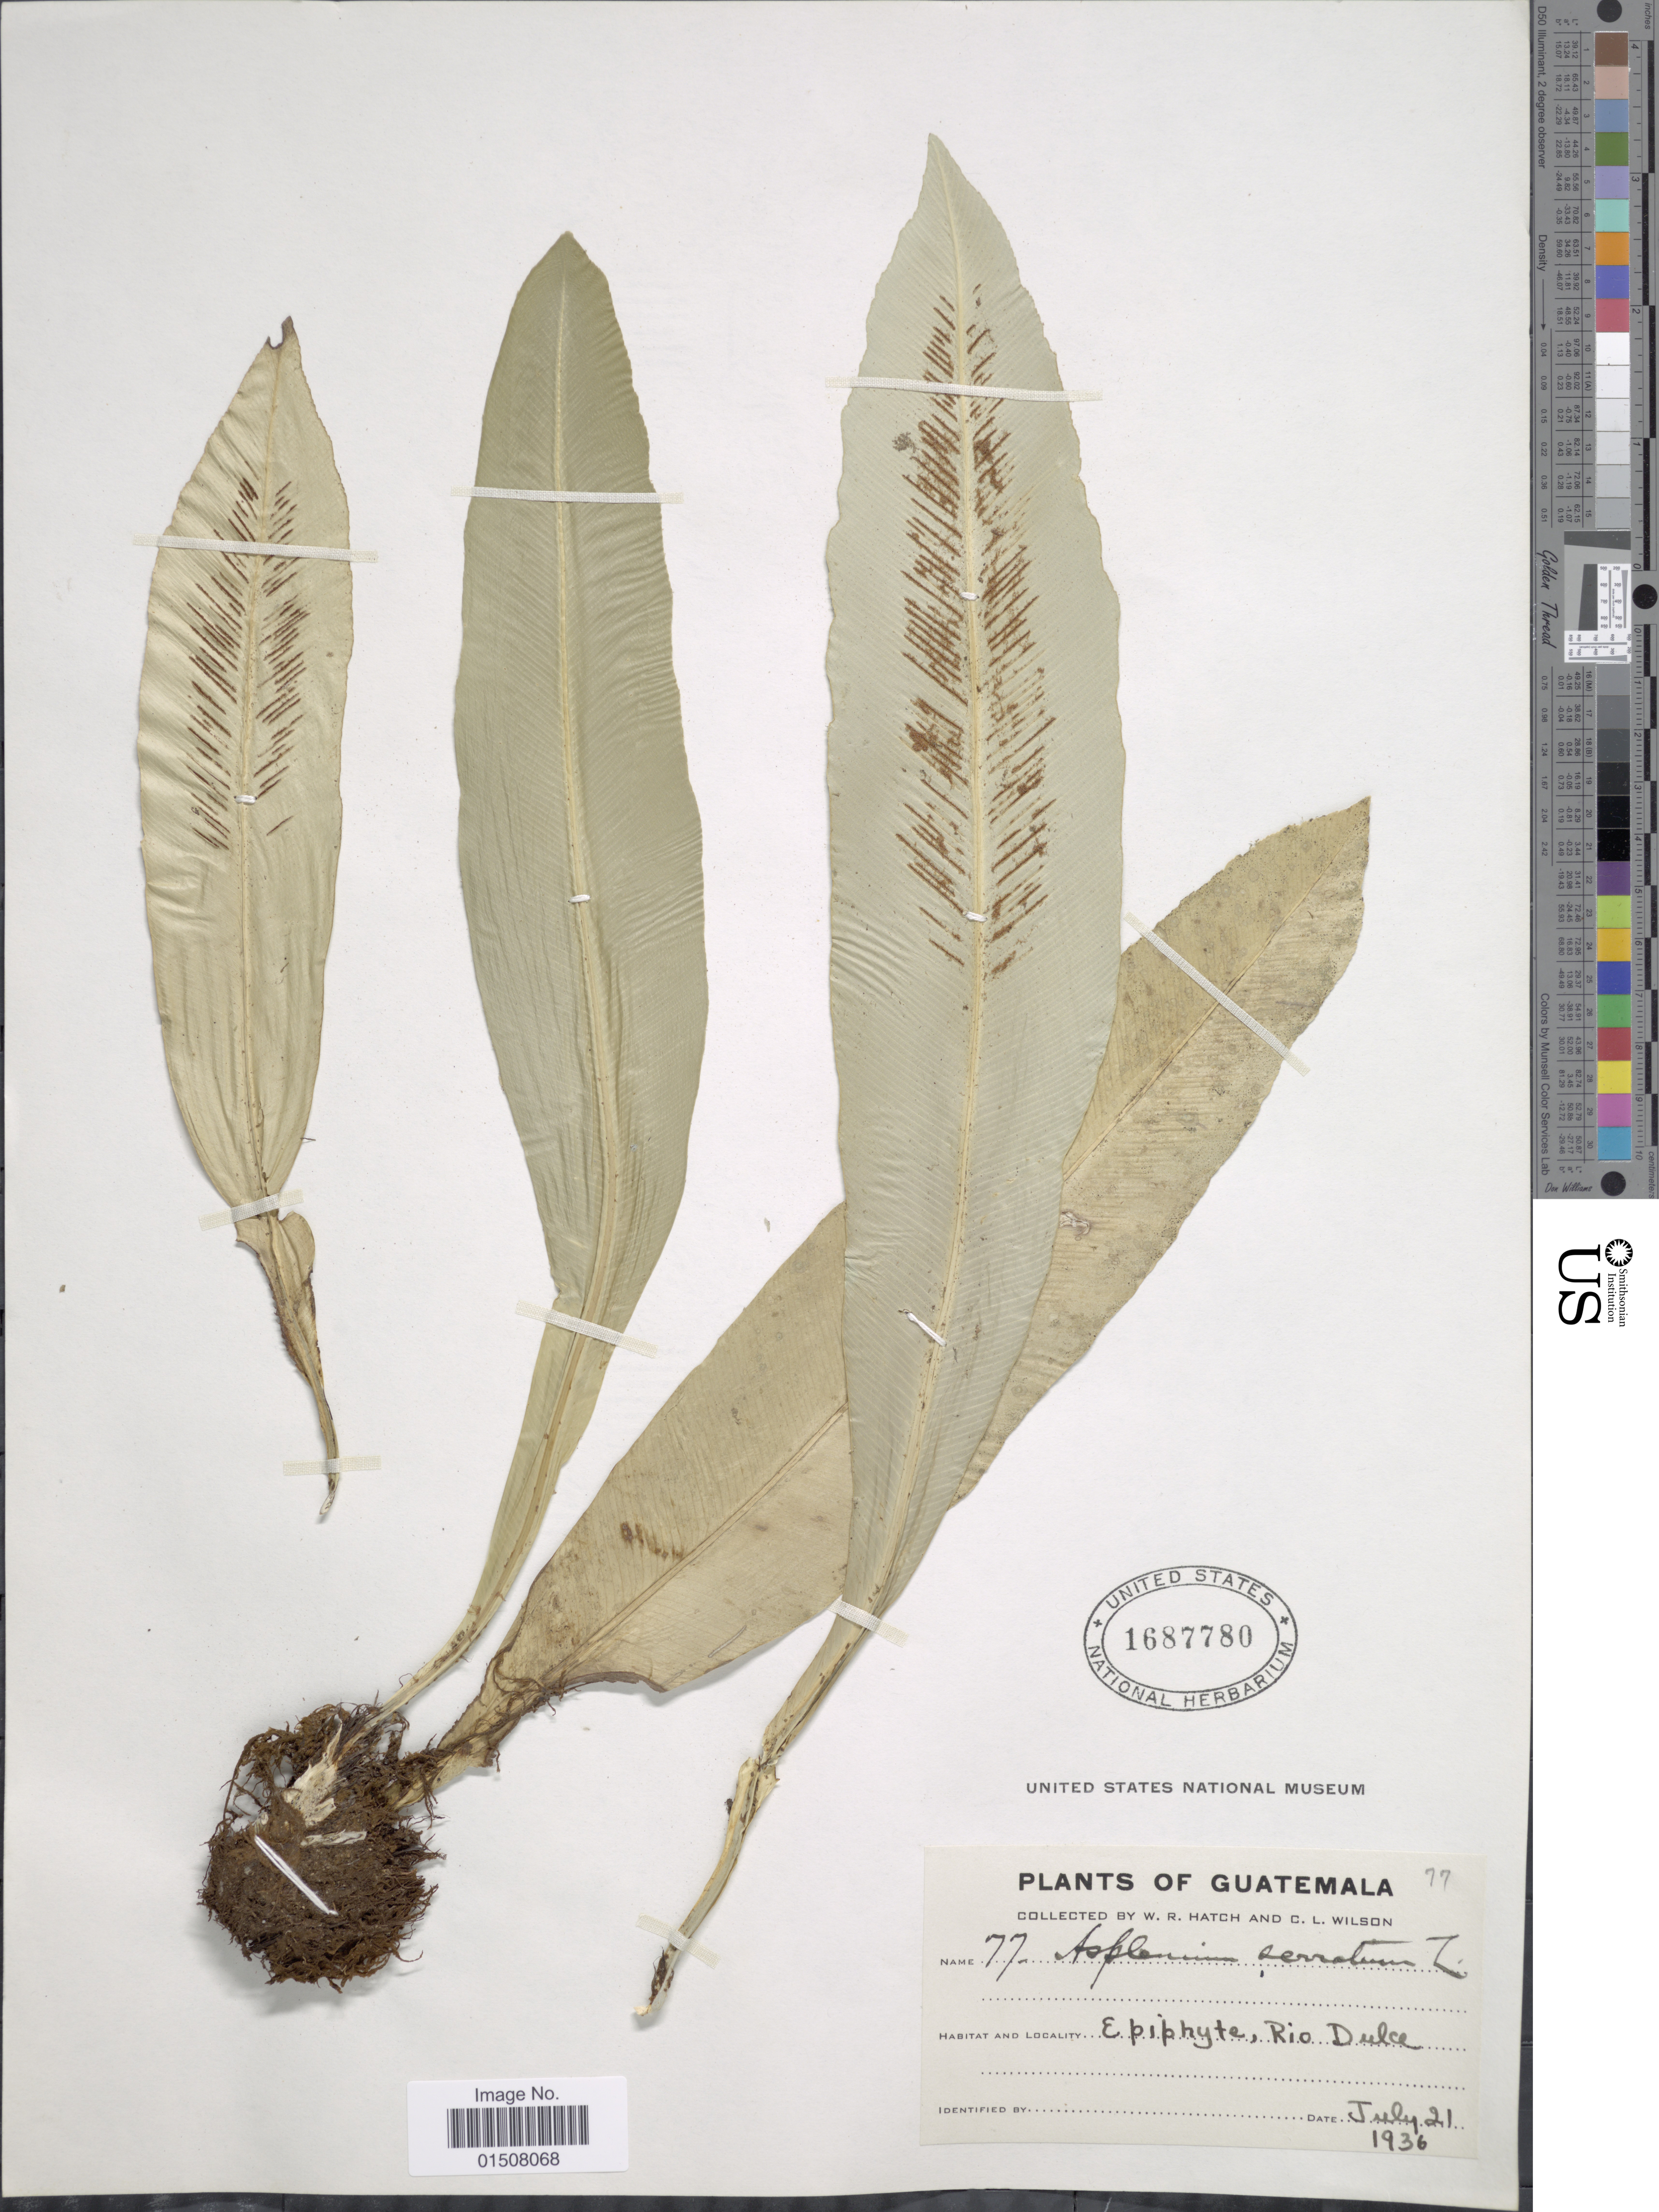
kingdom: Plantae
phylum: Tracheophyta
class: Polypodiopsida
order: Polypodiales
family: Aspleniaceae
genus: Asplenium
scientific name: Asplenium serratum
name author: L.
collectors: W. Hatch & C. L. Wilson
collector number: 77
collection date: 1936-07-21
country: Guatemala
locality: Rio Dulce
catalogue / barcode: US 1687780